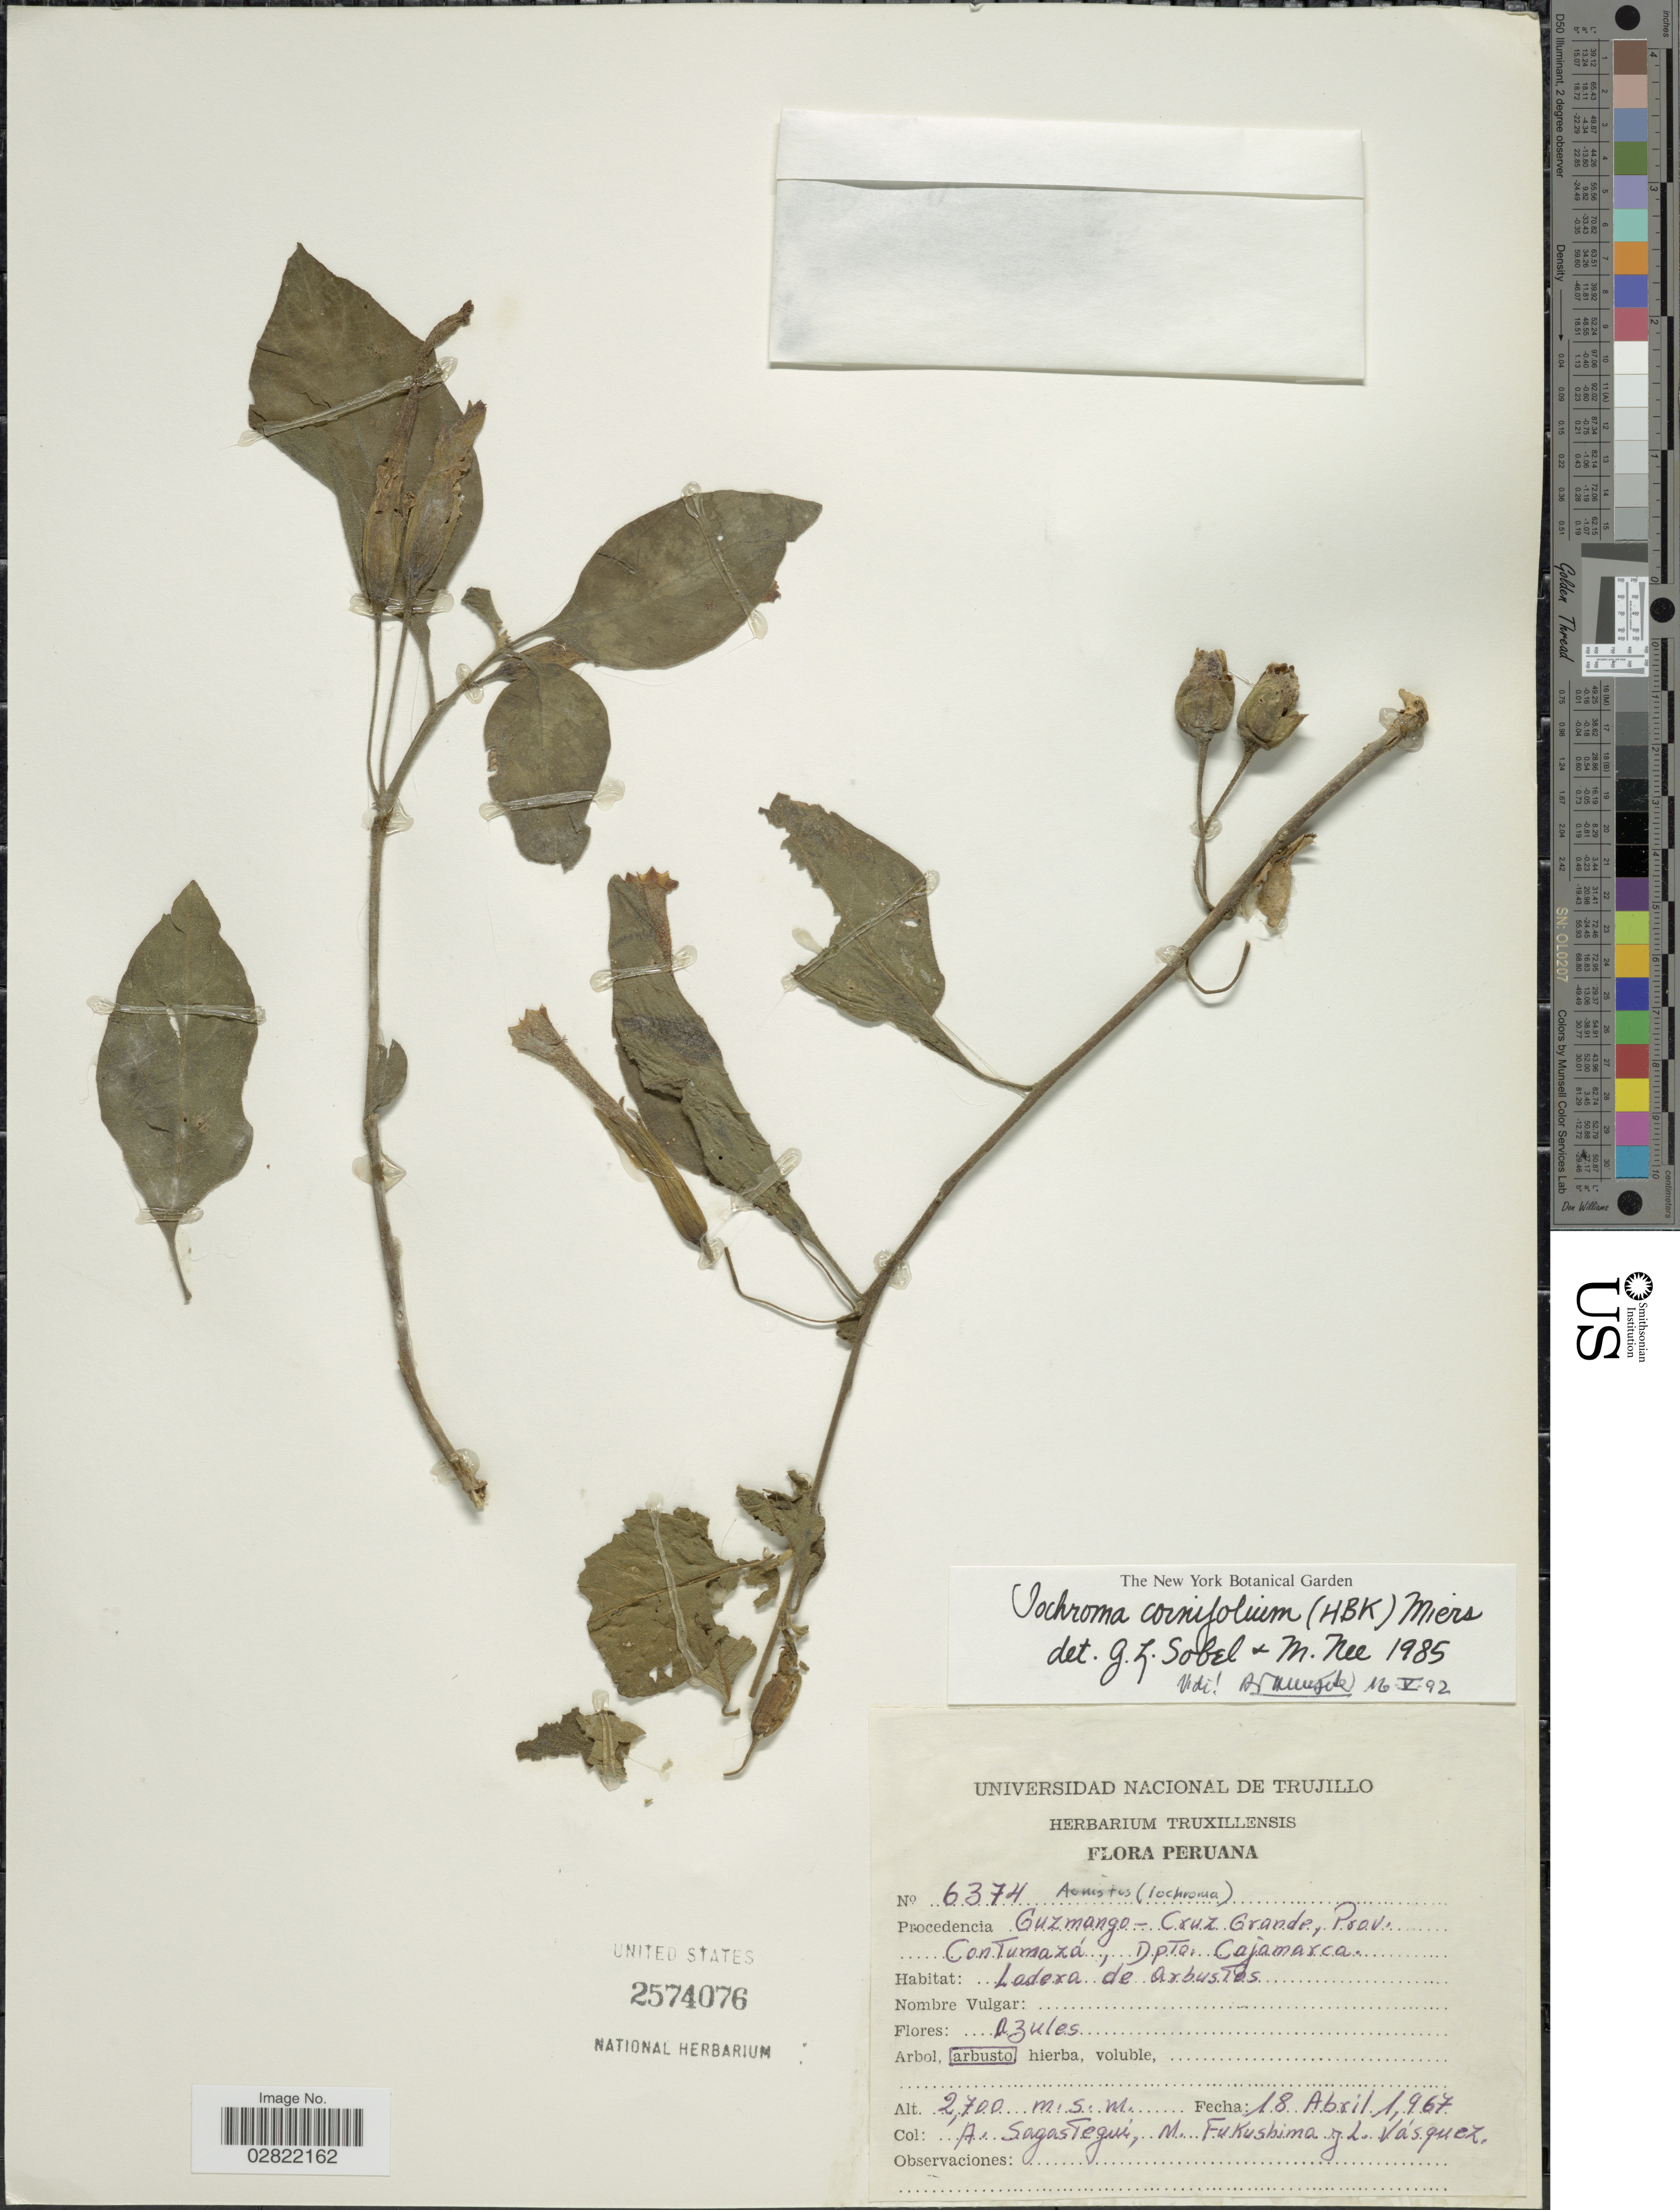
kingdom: Plantae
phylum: Tracheophyta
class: Magnoliopsida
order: Solanales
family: Solanaceae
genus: Iochroma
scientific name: Iochroma cornifolium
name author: (Kunth) Miers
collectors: A. Sagastegui, M. Fukushima & L. Vasquez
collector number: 6374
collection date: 1967-04-18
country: Peru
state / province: Cajamarca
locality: Procedencia Guzmango - Cruz Grande, prov. Contumazá, Dpto. Cajamarca.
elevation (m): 2700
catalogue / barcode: US 2574076